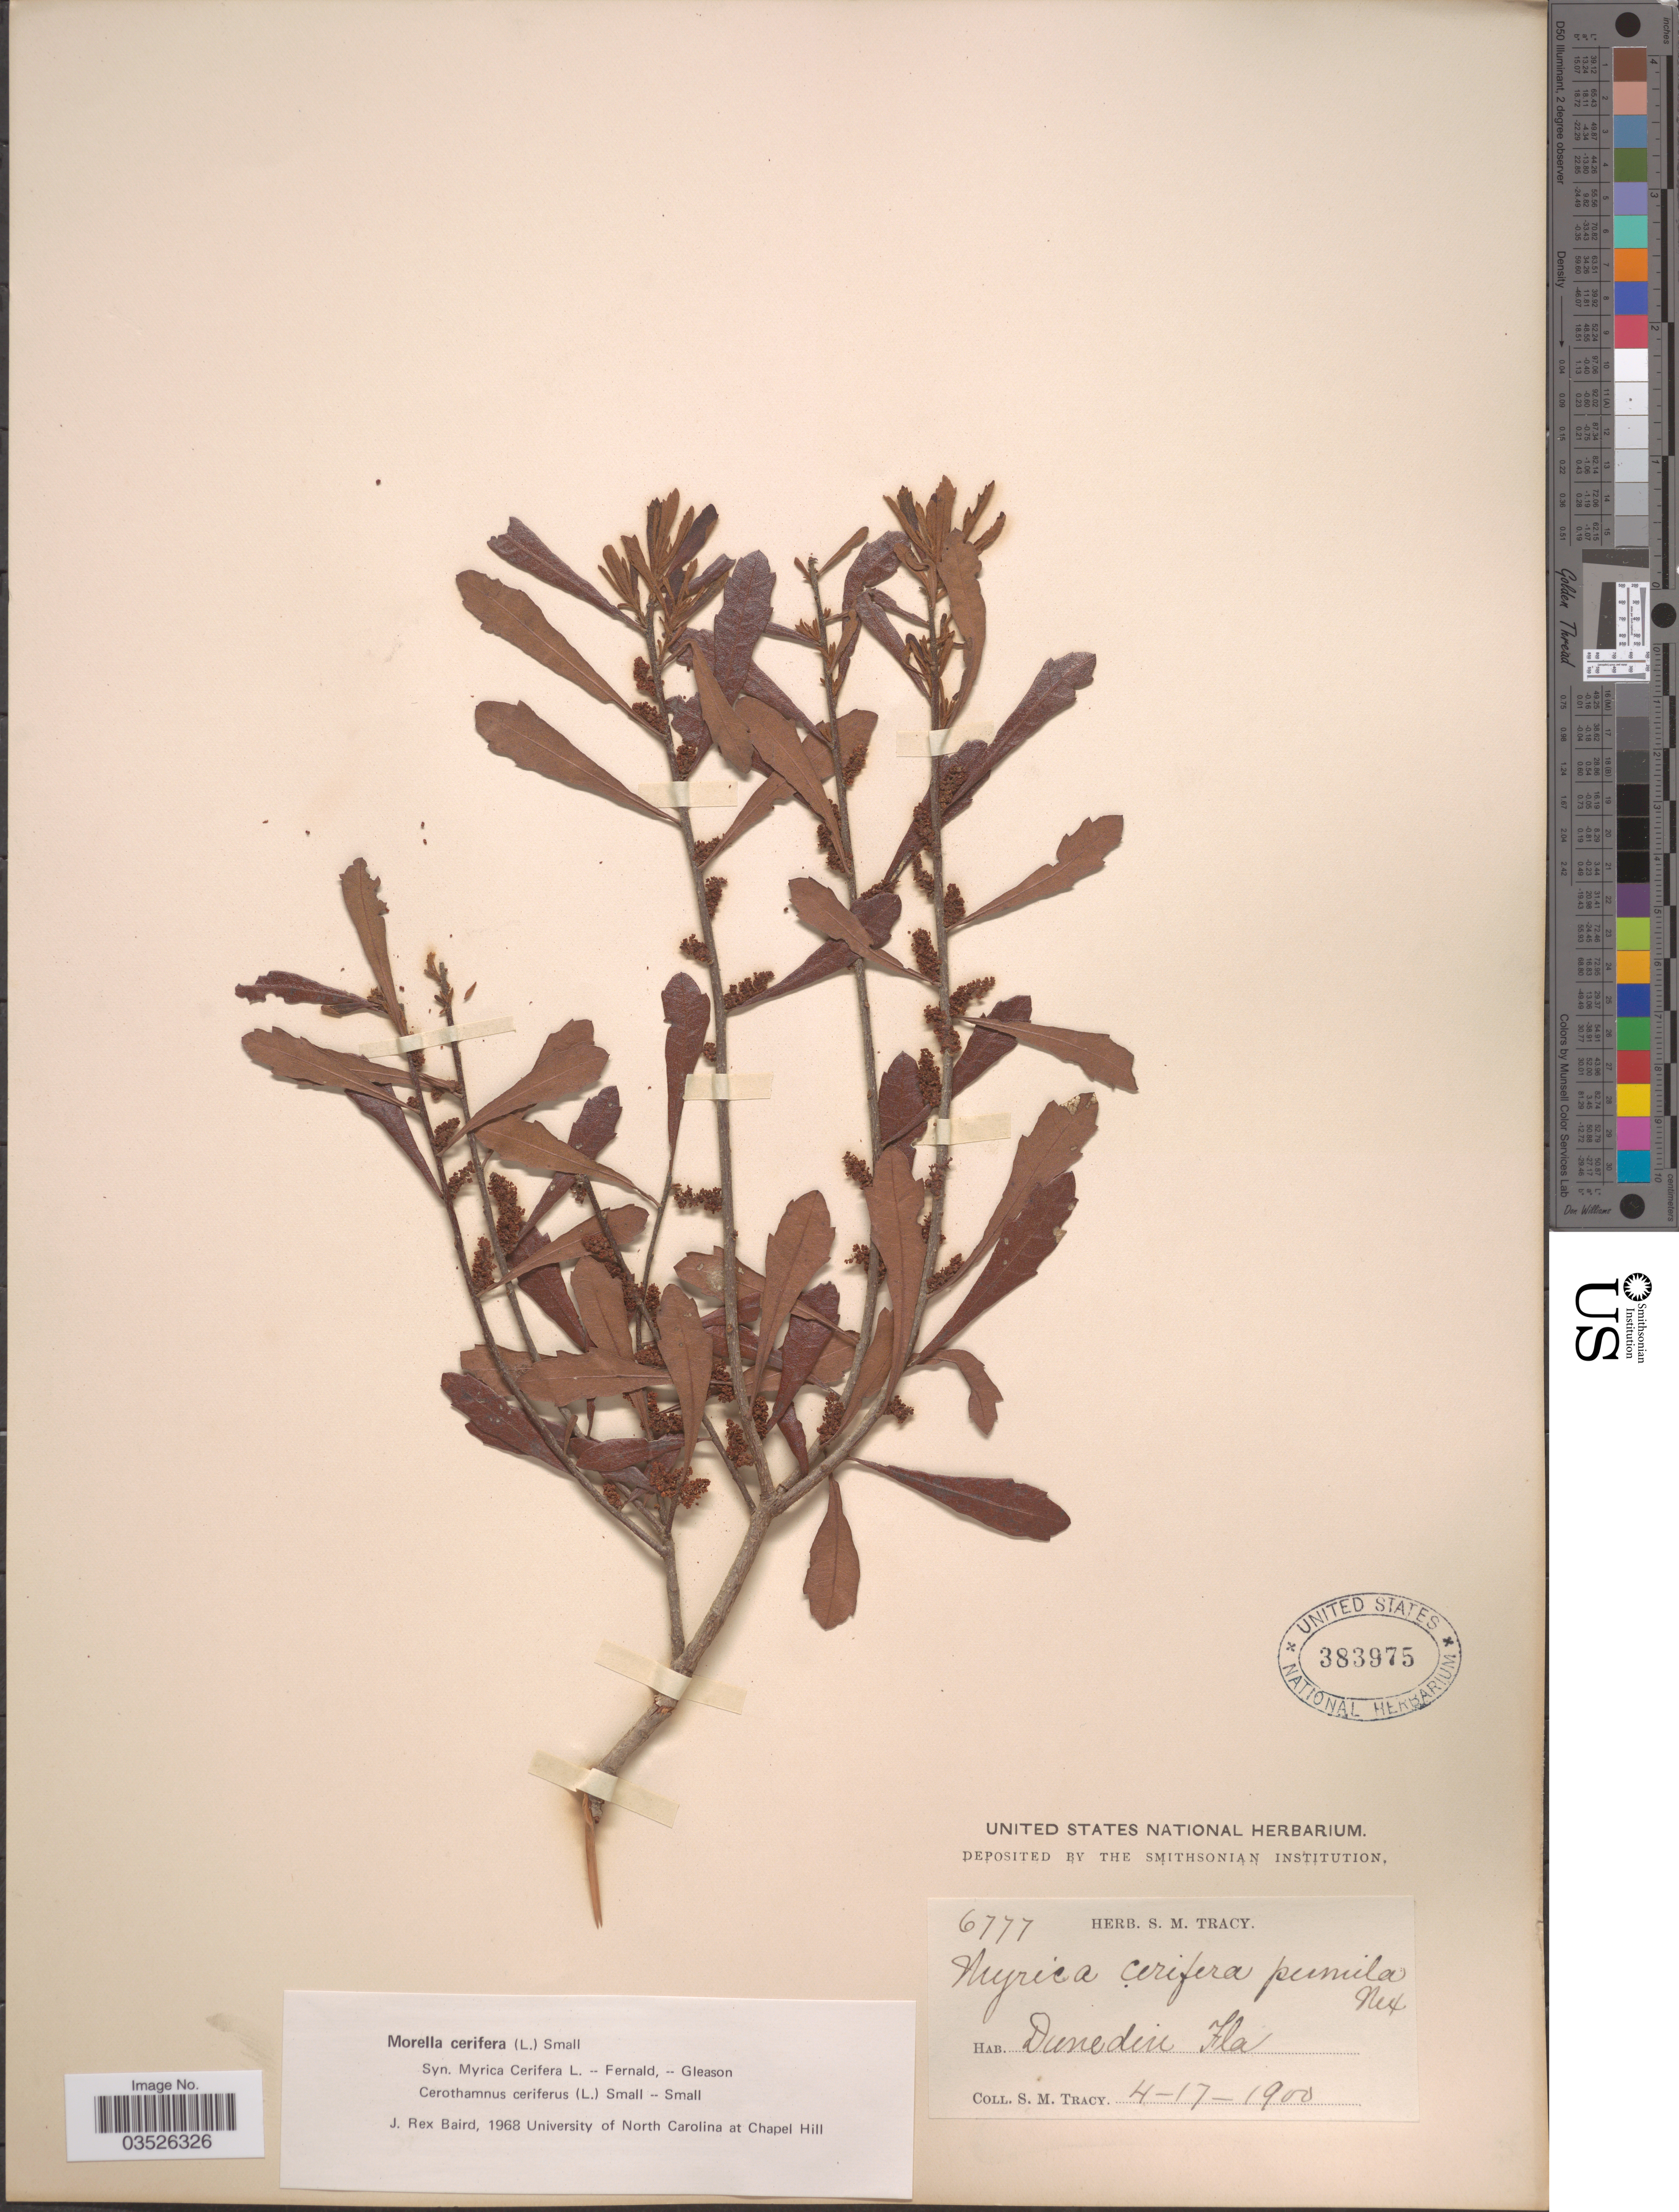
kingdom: Plantae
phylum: Tracheophyta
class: Magnoliopsida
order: Fagales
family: Myricaceae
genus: Morella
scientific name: Morella cerifera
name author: (L.) Small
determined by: Baird, James Rex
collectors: S. M. Tracy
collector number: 6777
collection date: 1900-04-17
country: United States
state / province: Florida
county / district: Pinellas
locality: Dunedin.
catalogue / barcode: US 383975